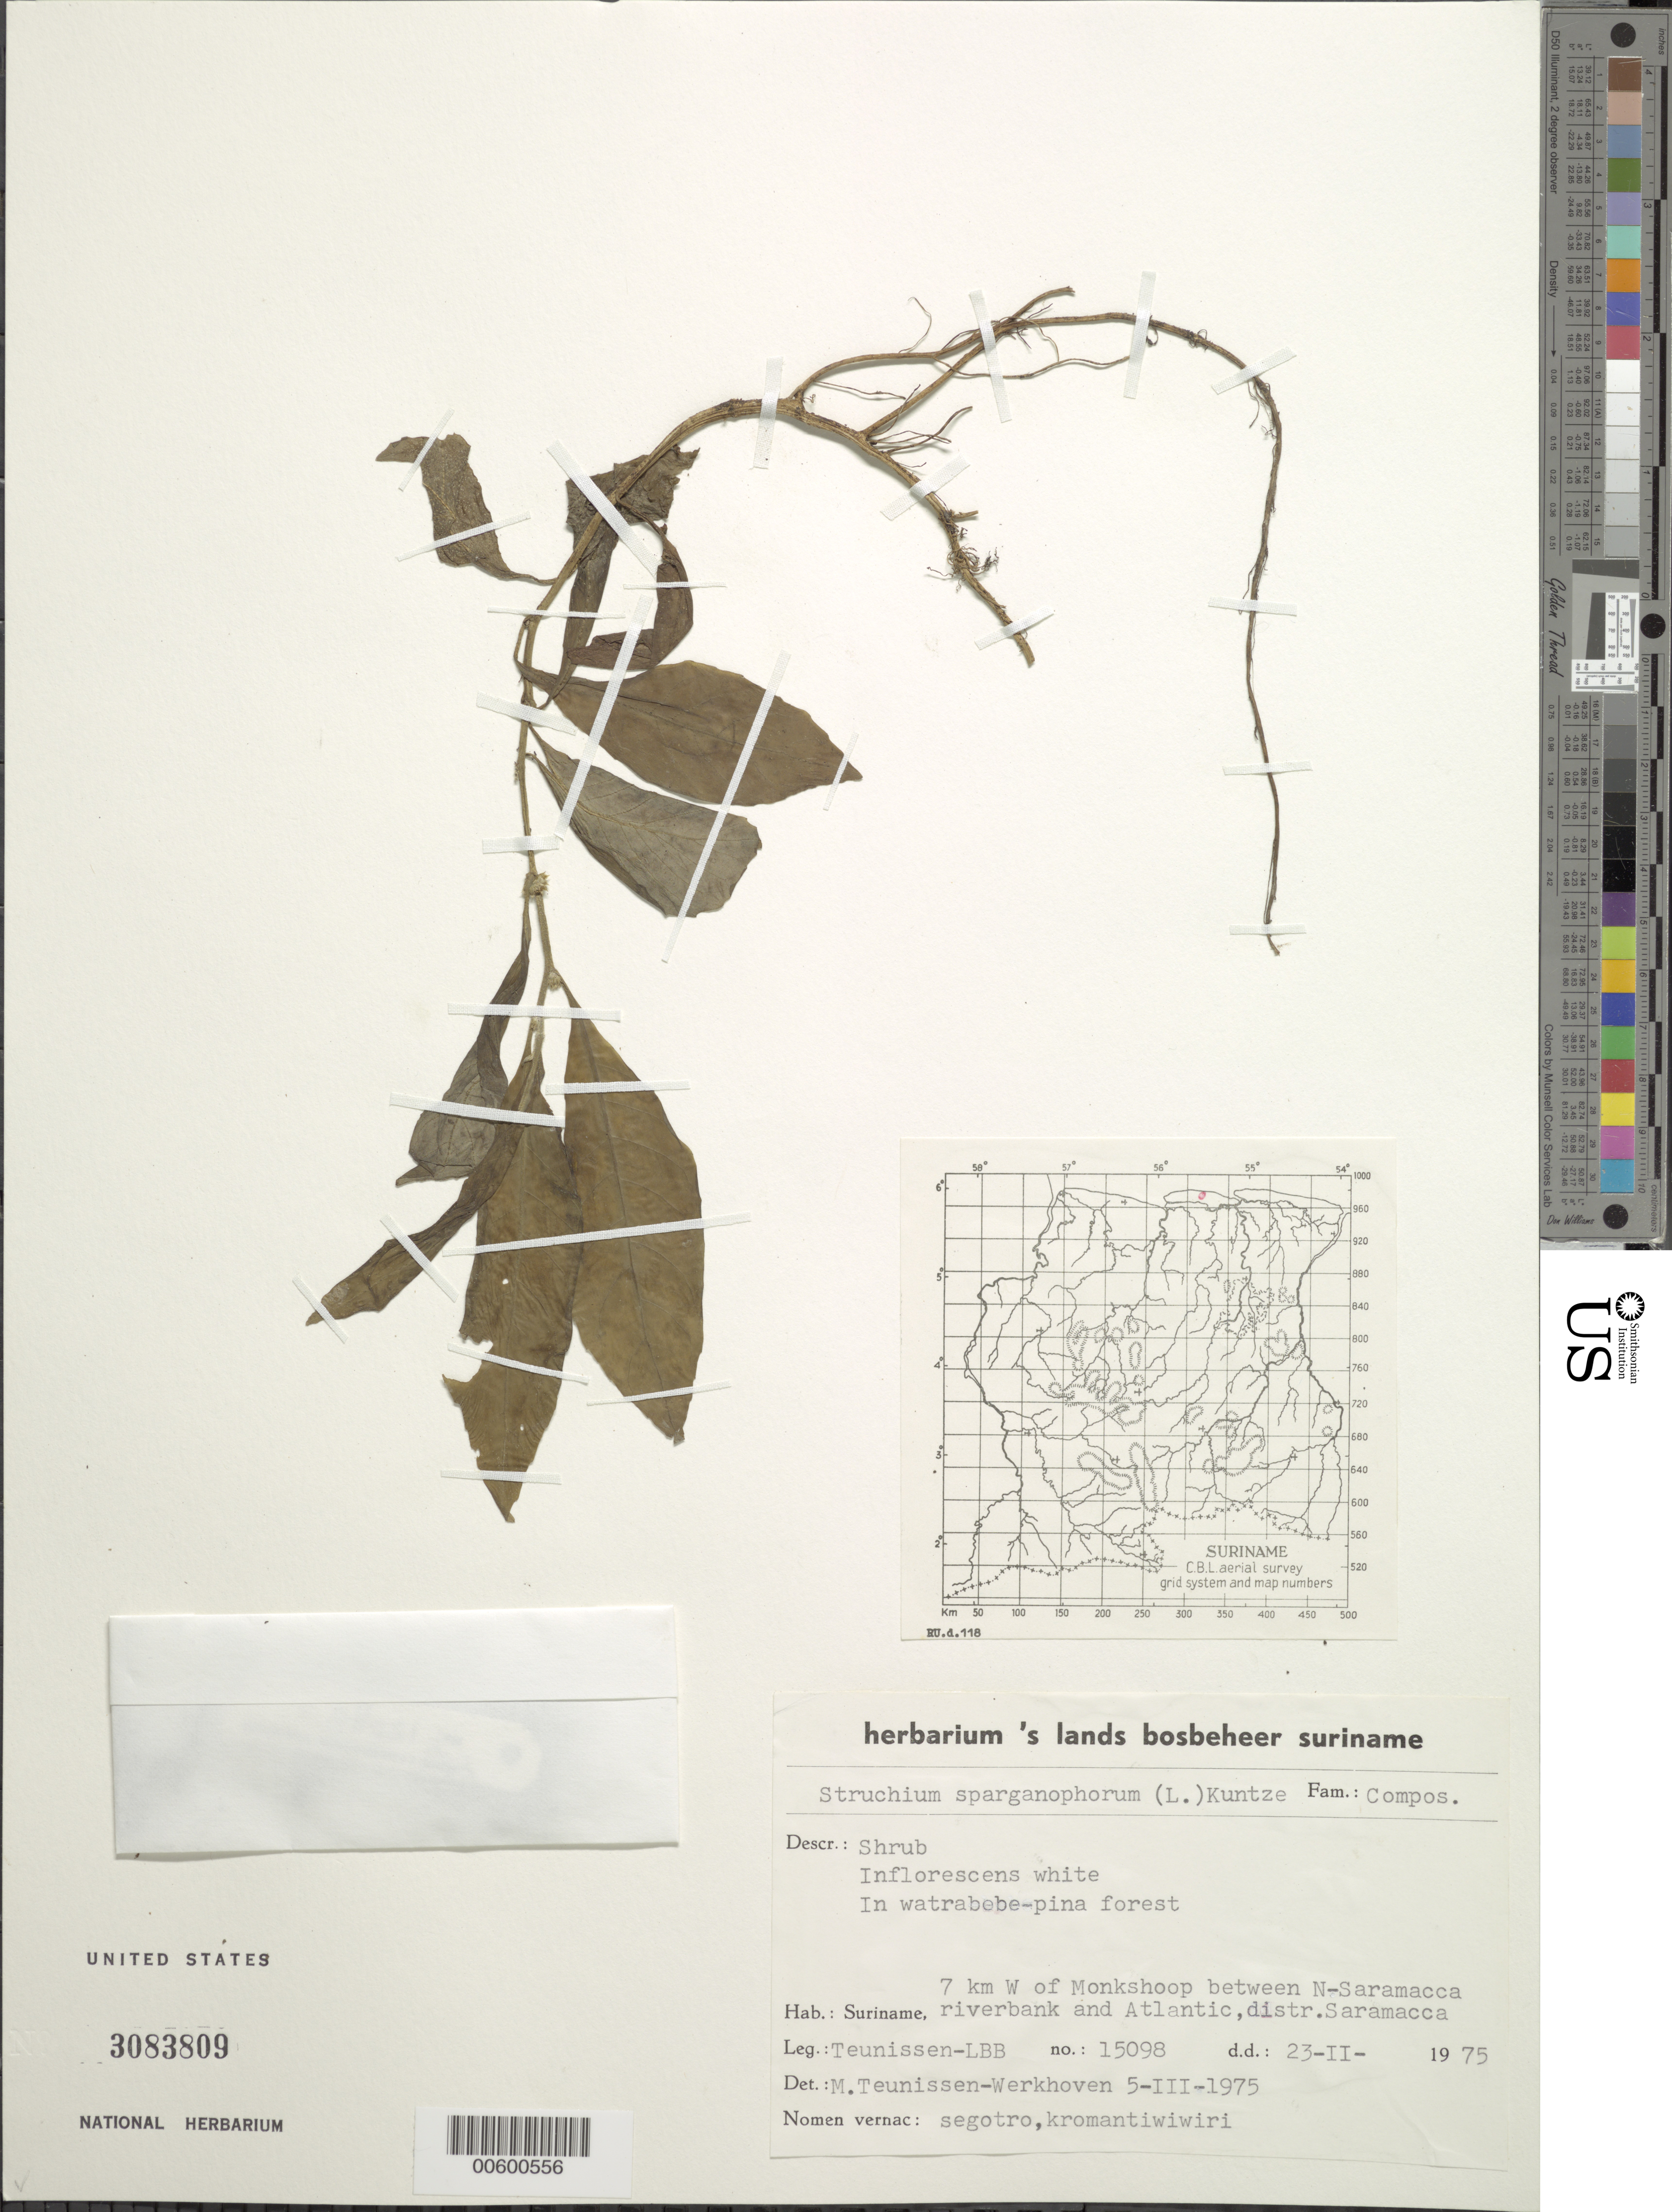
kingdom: Plantae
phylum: Tracheophyta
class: Magnoliopsida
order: Asterales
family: Asteraceae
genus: Struchium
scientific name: Struchium sparganophorum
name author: (L.) Kuntze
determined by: Teunissen-werkhoven, M.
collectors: P. Teunissen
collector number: LBB 15098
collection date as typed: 23-Feb-75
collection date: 1975-02-23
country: Suriname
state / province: Saramacca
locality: Monkshoop, 7 km W of; between N Saramacca riverbank and Atlantic Ocean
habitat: Watrabebe-pina forest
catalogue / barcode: US 3083809